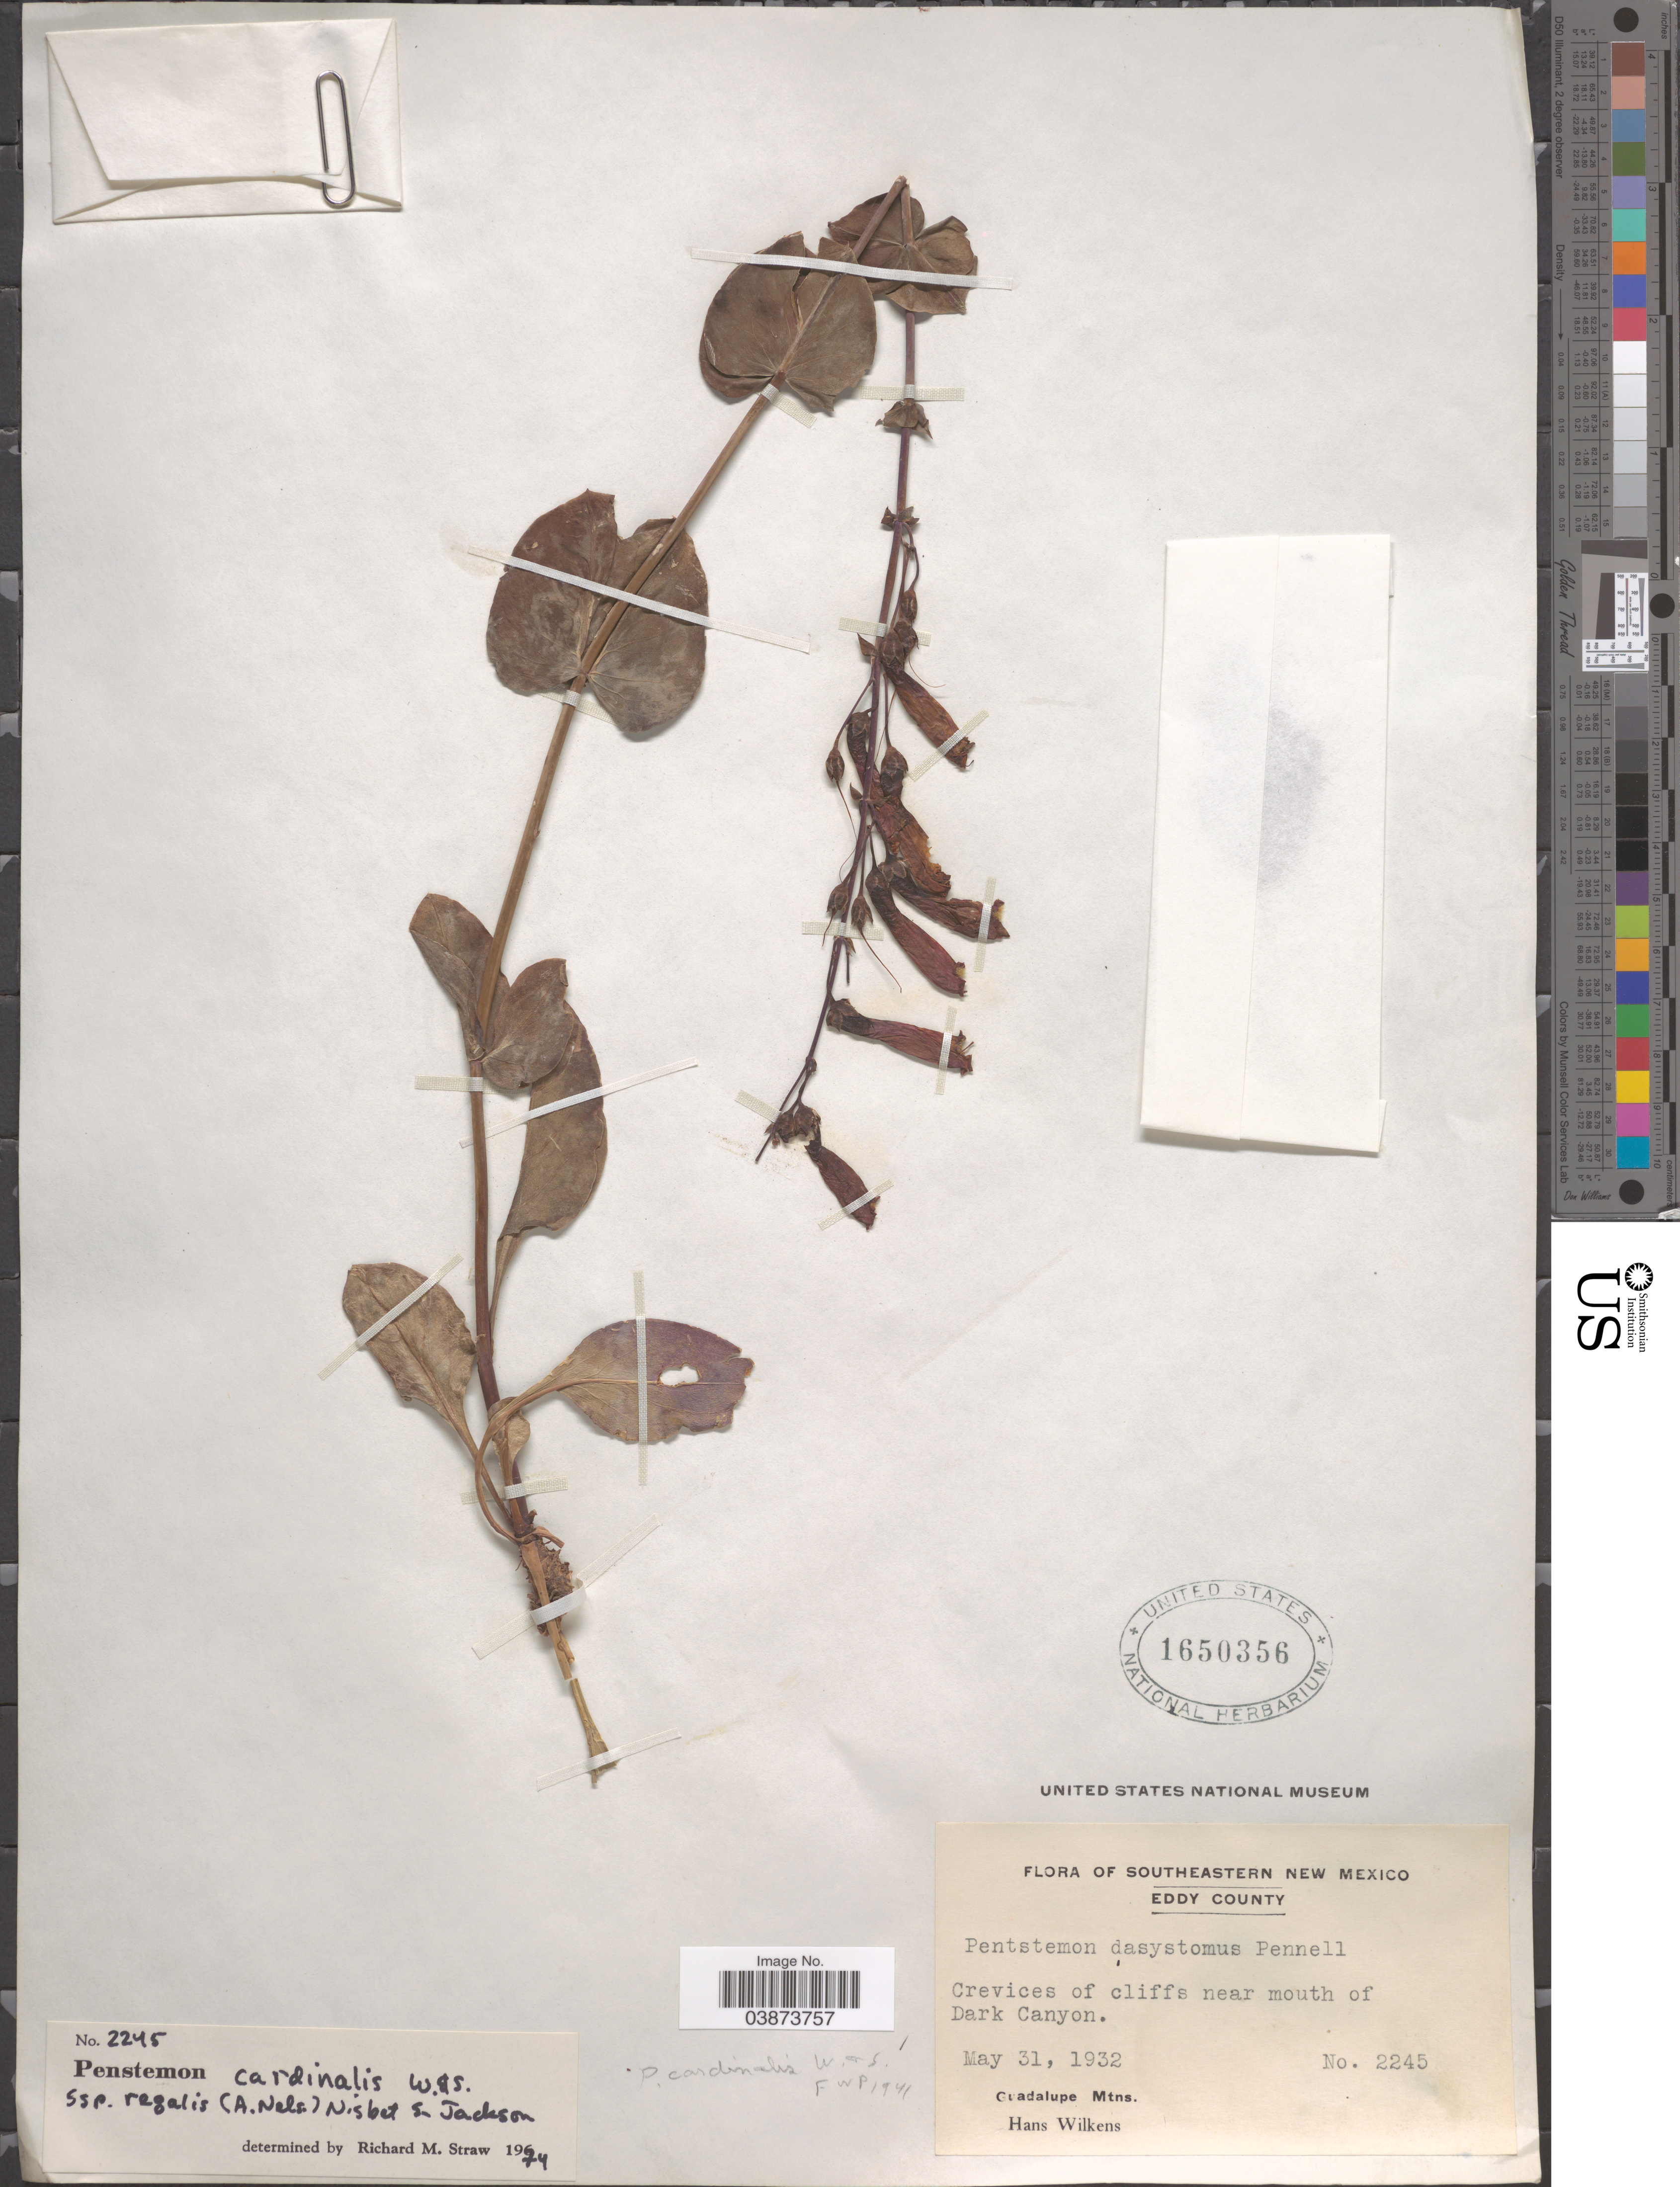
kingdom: Plantae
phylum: Tracheophyta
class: Magnoliopsida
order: Lamiales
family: Plantaginaceae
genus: Penstemon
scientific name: Penstemon cardinalis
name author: Wooton & Standl.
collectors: H. Wilkens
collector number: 2245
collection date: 1932-05-31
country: United States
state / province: New Mexico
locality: Southeastern New Mexico. Eddy County. Crevices of cliffs near mouth of Dark Canyon. Guadalupe Mtns.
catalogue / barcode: US 1650356